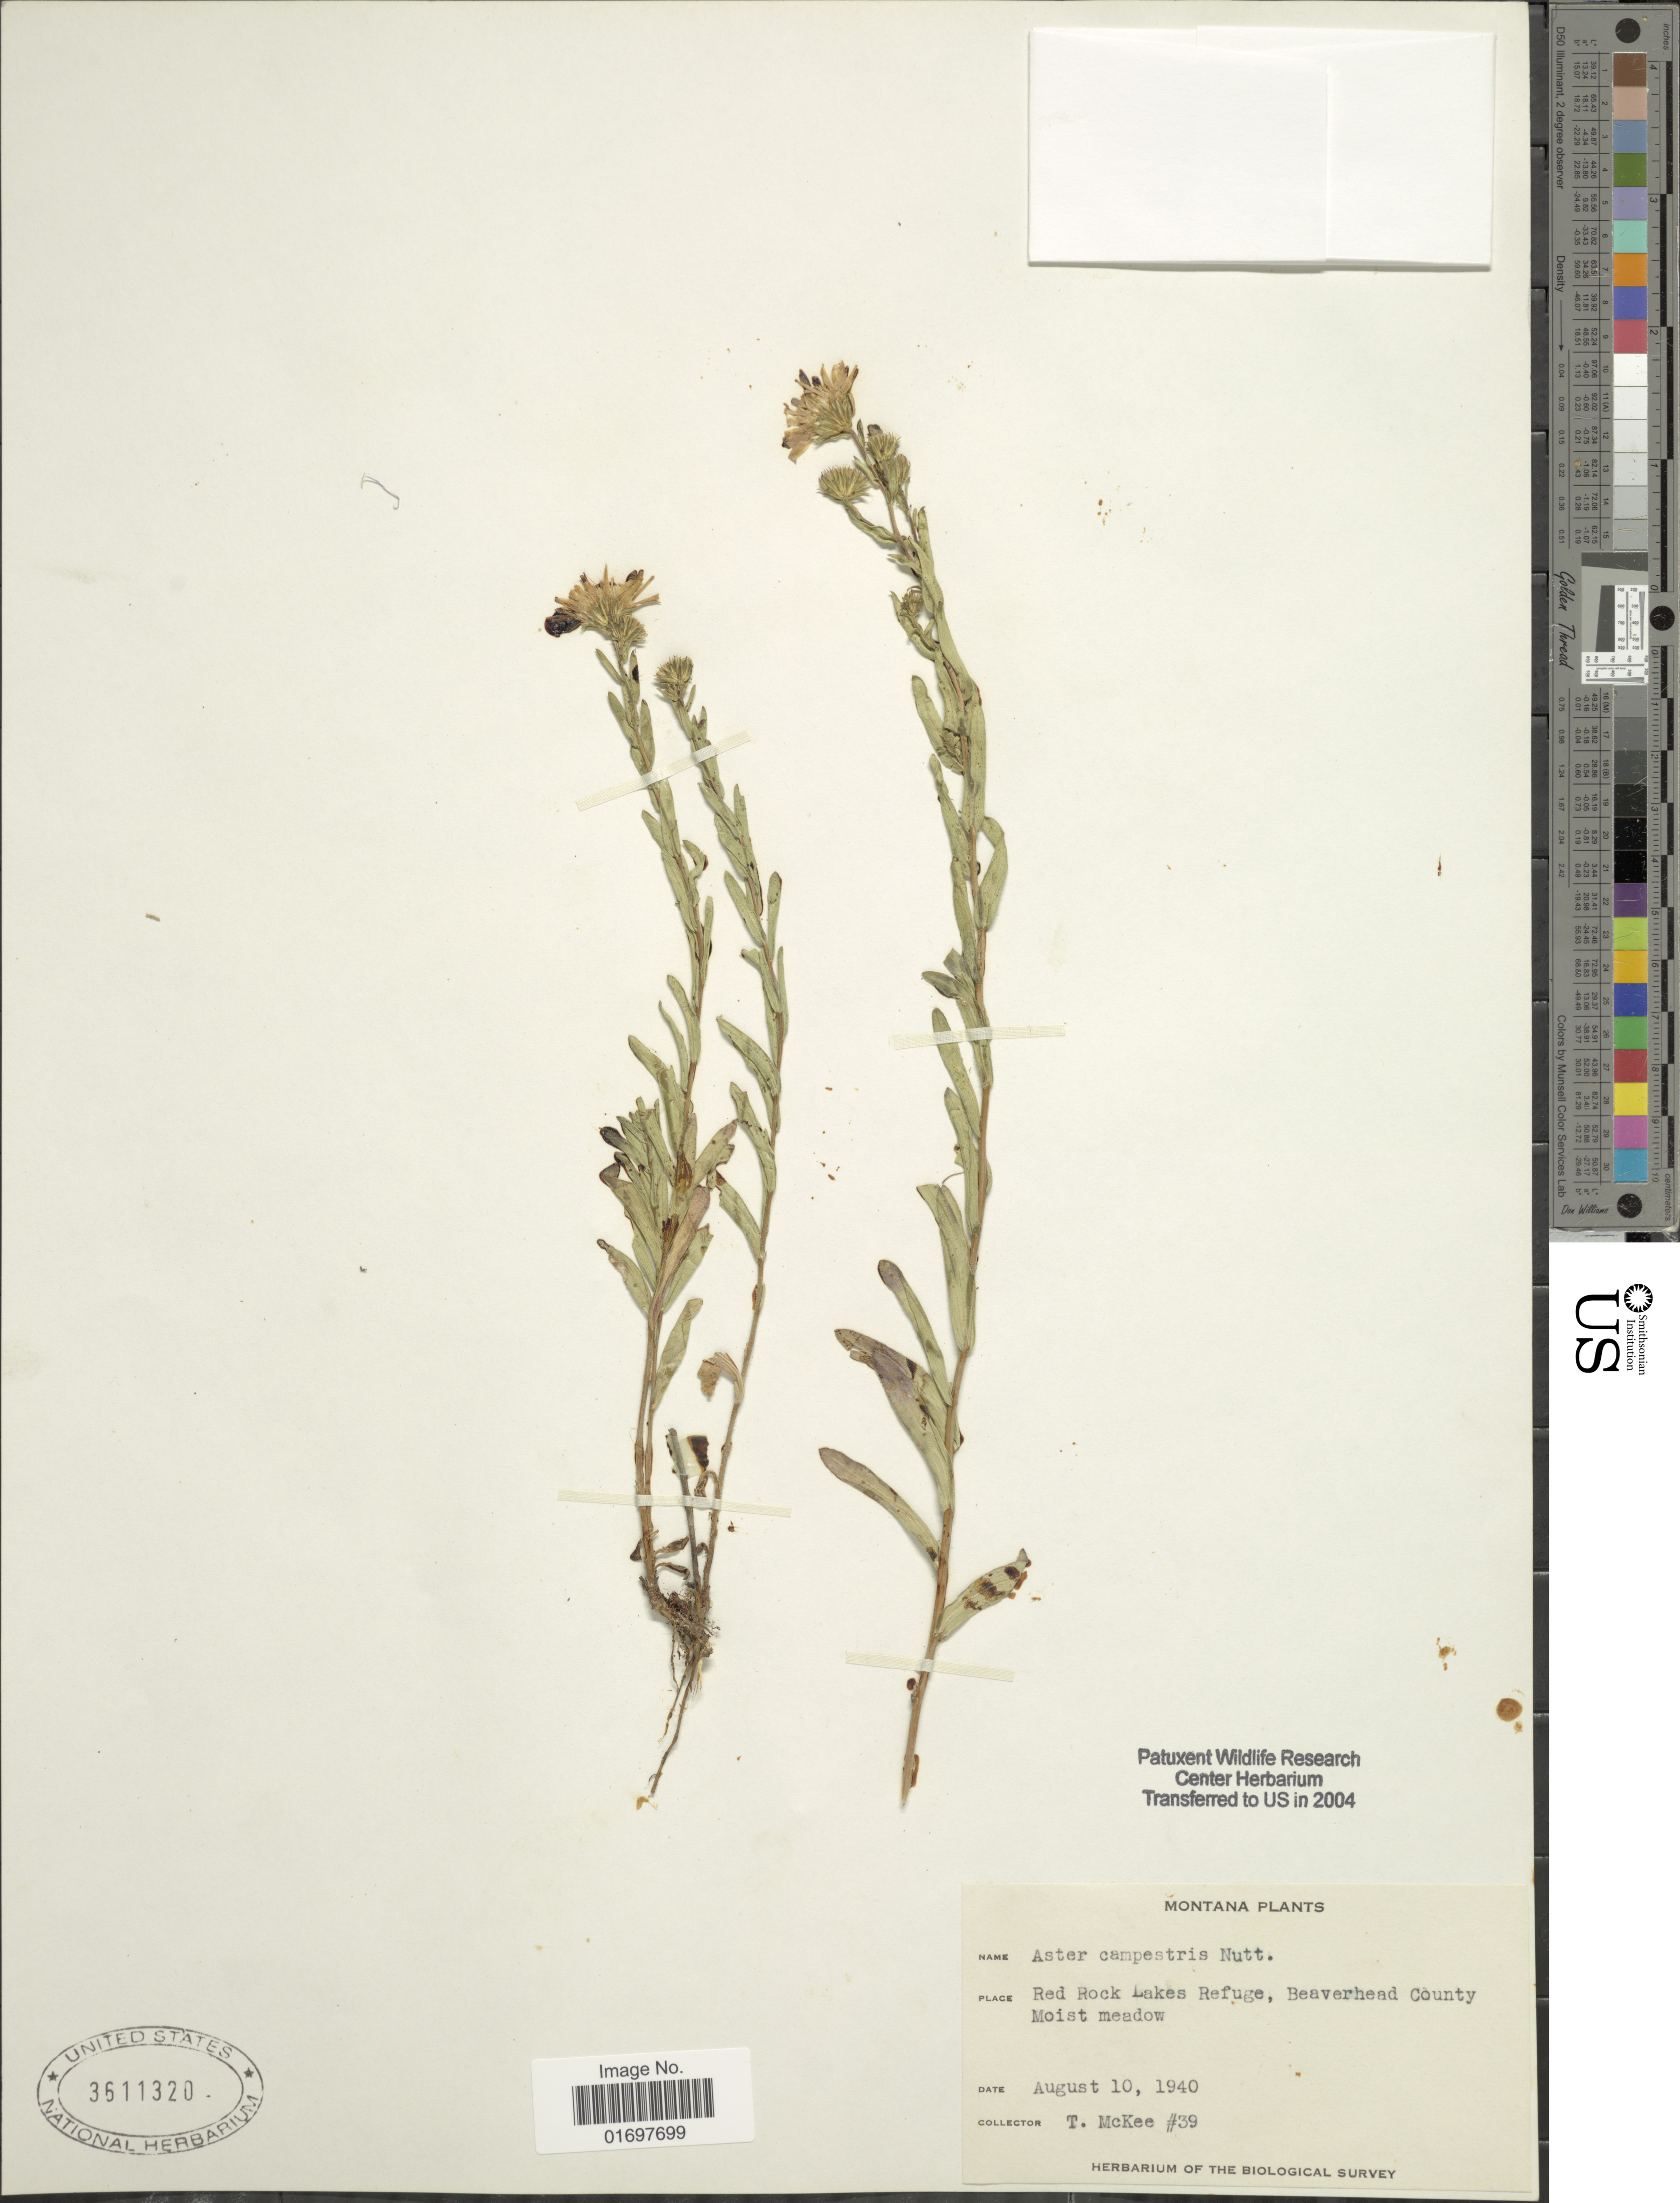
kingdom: Plantae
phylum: Tracheophyta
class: Magnoliopsida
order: Asterales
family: Asteraceae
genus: Symphyotrichum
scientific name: Symphyotrichum campestre var. bloomeri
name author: (A. Gray) G.L. Nesom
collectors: T. McKee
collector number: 39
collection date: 1940-08-10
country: United States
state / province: Montana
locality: Red Rock Lakes Refuge, Beaverhead County.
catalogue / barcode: US 3611320